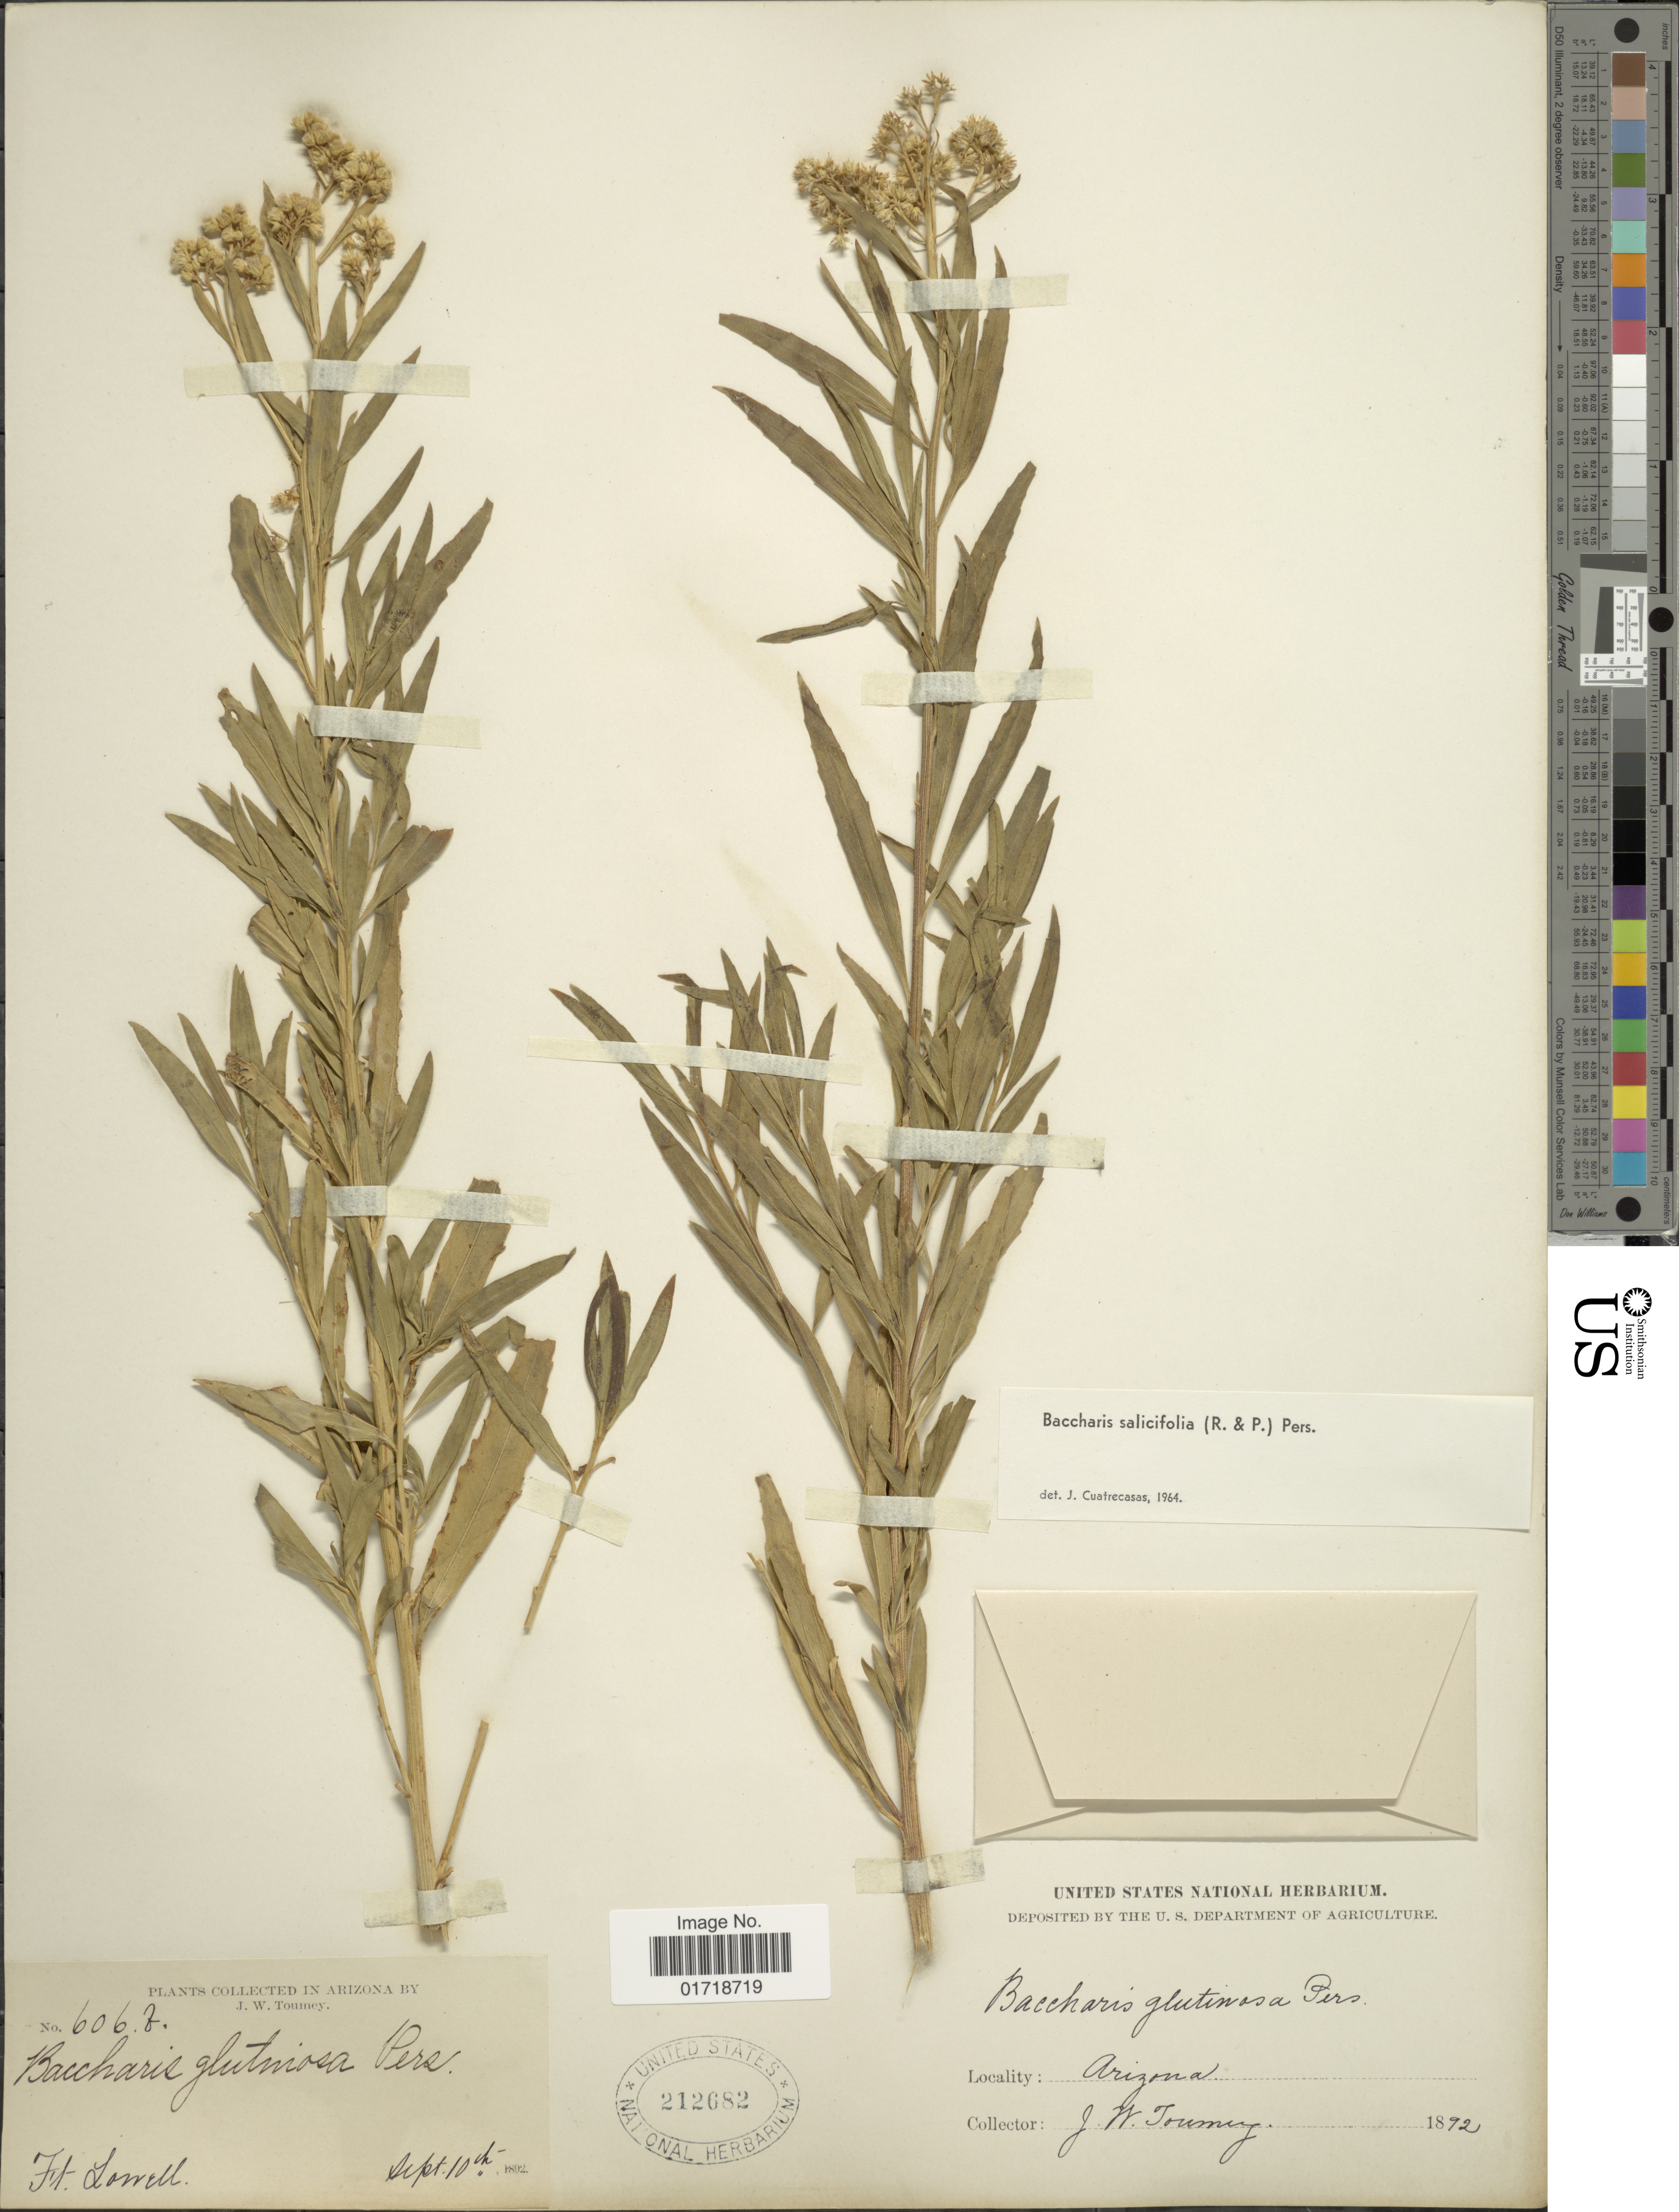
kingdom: Plantae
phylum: Tracheophyta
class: Magnoliopsida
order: Asterales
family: Asteraceae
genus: Baccharis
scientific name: Baccharis glutinosa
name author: Pers.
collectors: J. W. Toumey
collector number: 6068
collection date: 1892-09-10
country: United States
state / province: Arizona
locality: Ft. Lowell.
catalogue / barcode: US 212682